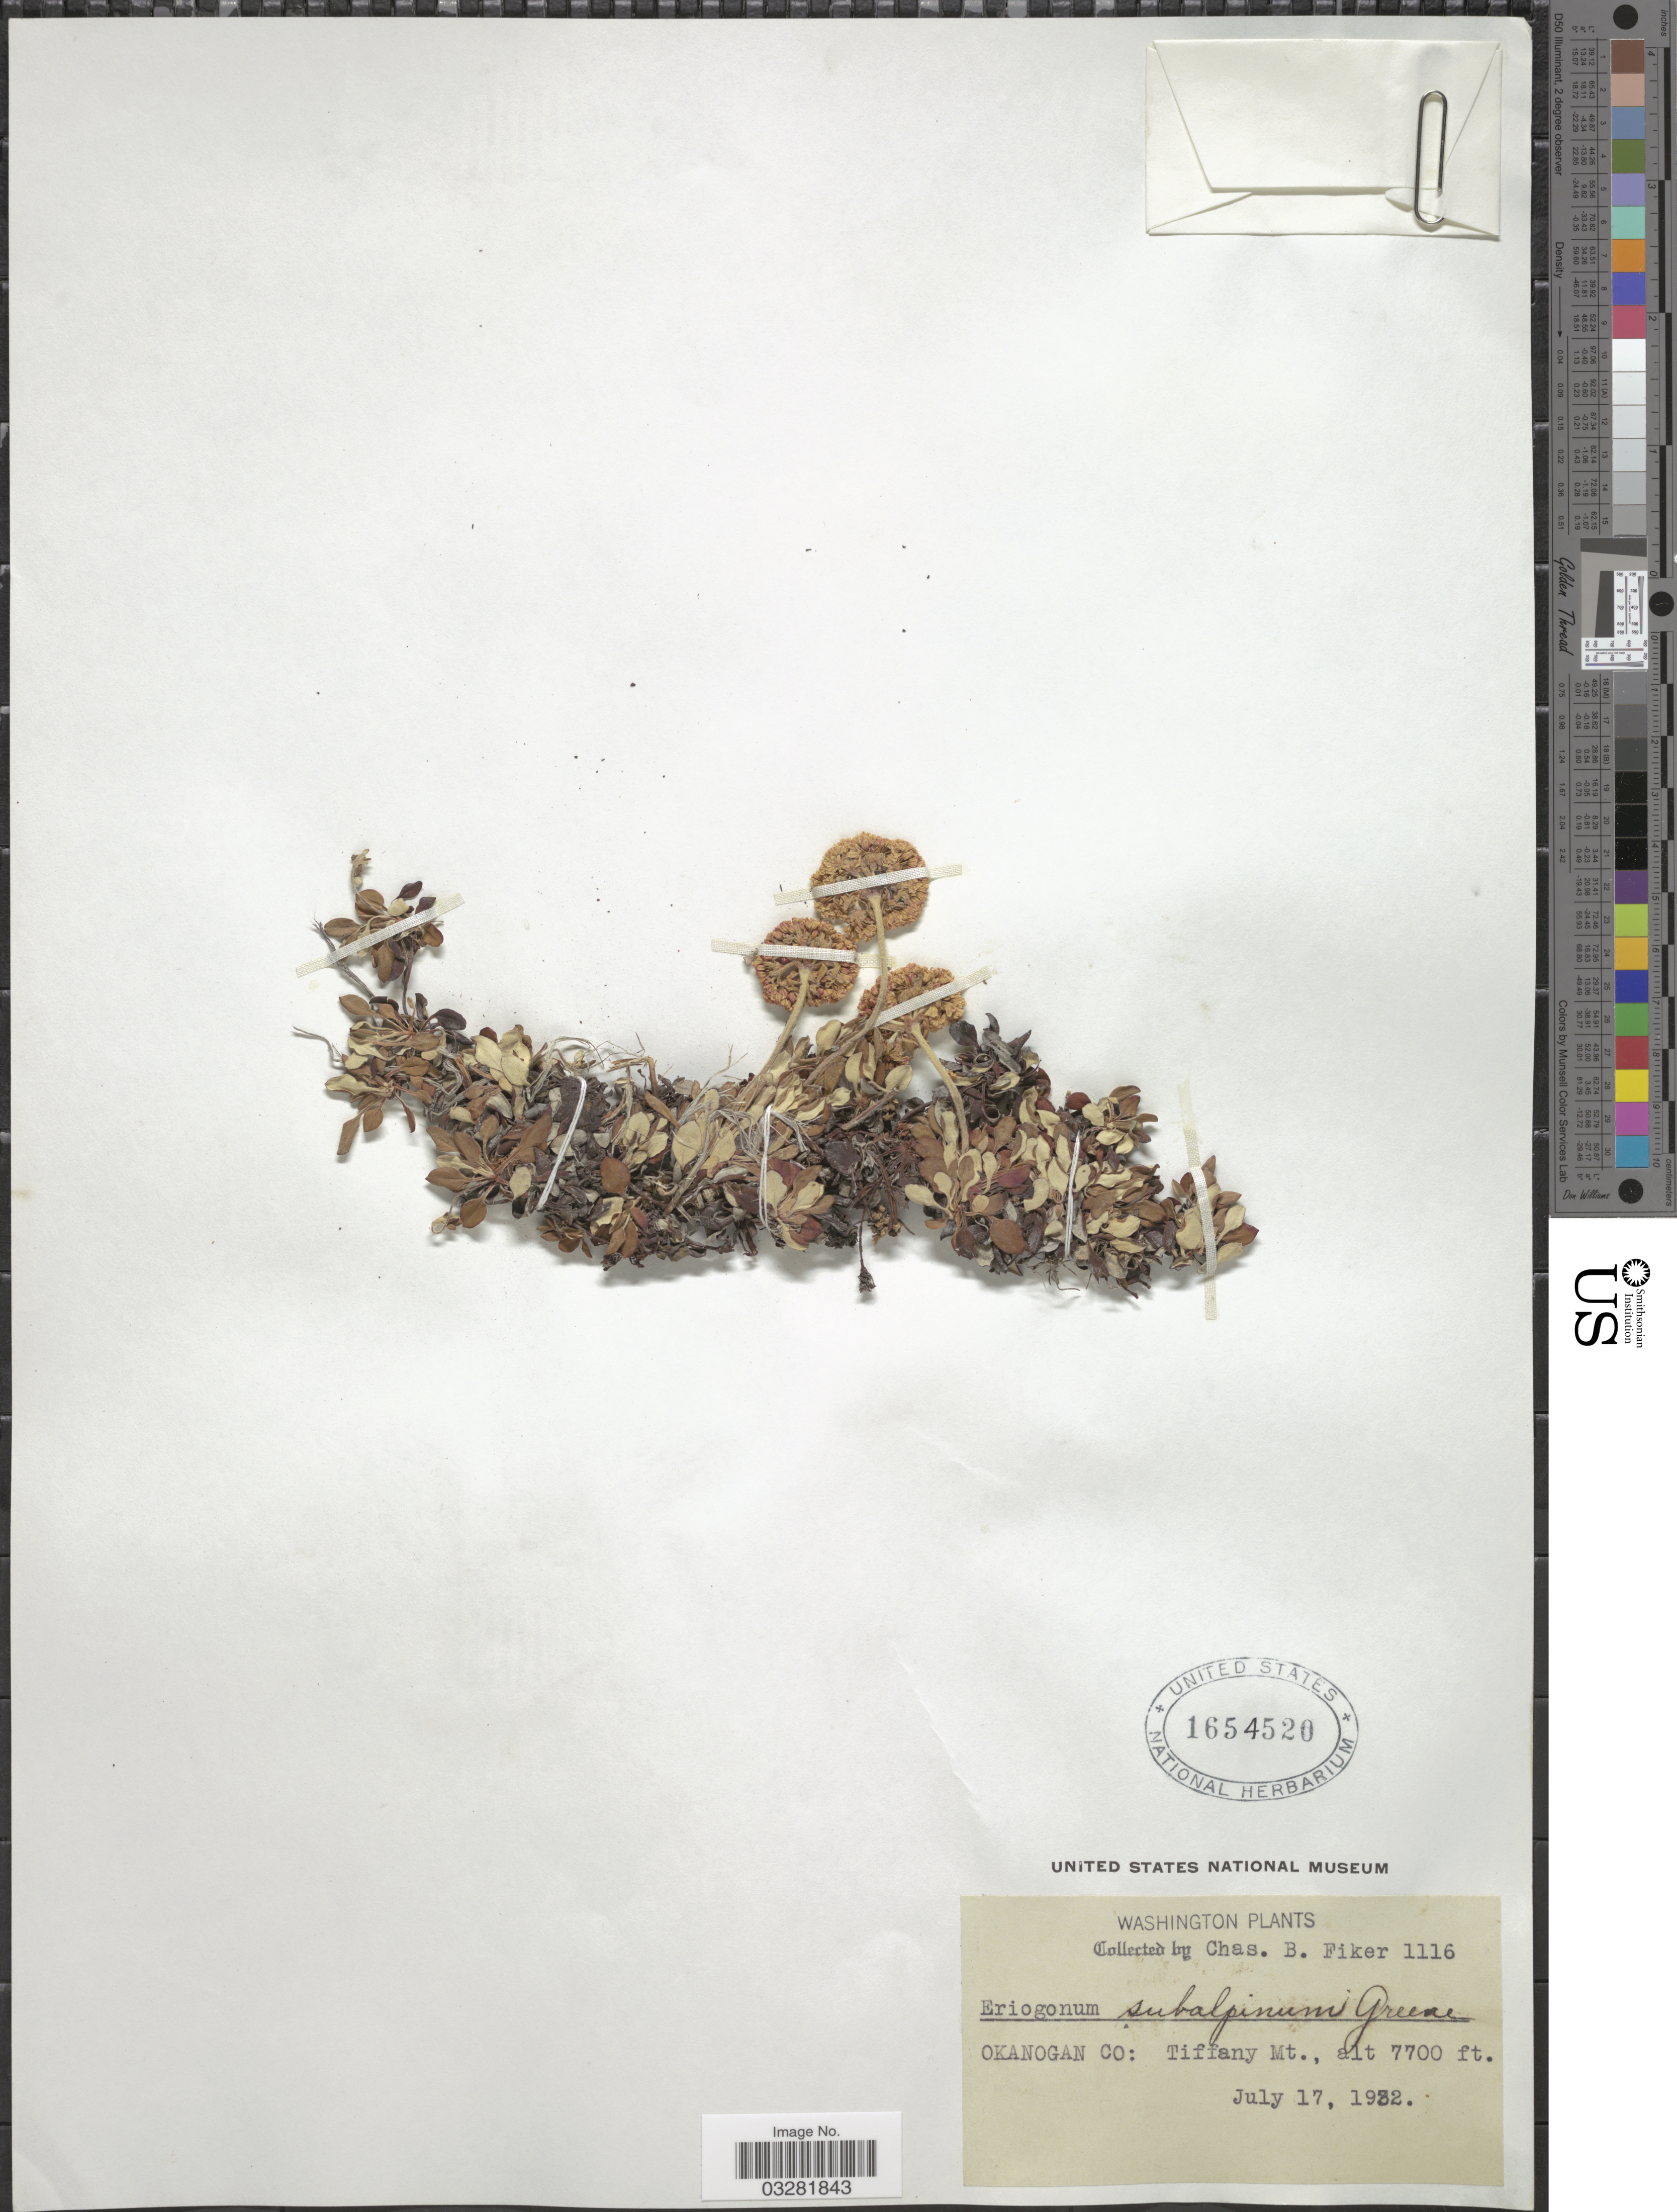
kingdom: Plantae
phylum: Tracheophyta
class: Magnoliopsida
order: Caryophyllales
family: Polygonaceae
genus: Eriogonum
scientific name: Eriogonum umbellatum var. subalpinum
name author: M.E. Jones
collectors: C. Fiker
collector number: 1116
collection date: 1932-07-17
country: United States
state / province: Washington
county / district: Okanogan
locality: Okanogan Co: Tiffany Mt.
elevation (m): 2347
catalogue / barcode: US 1654520